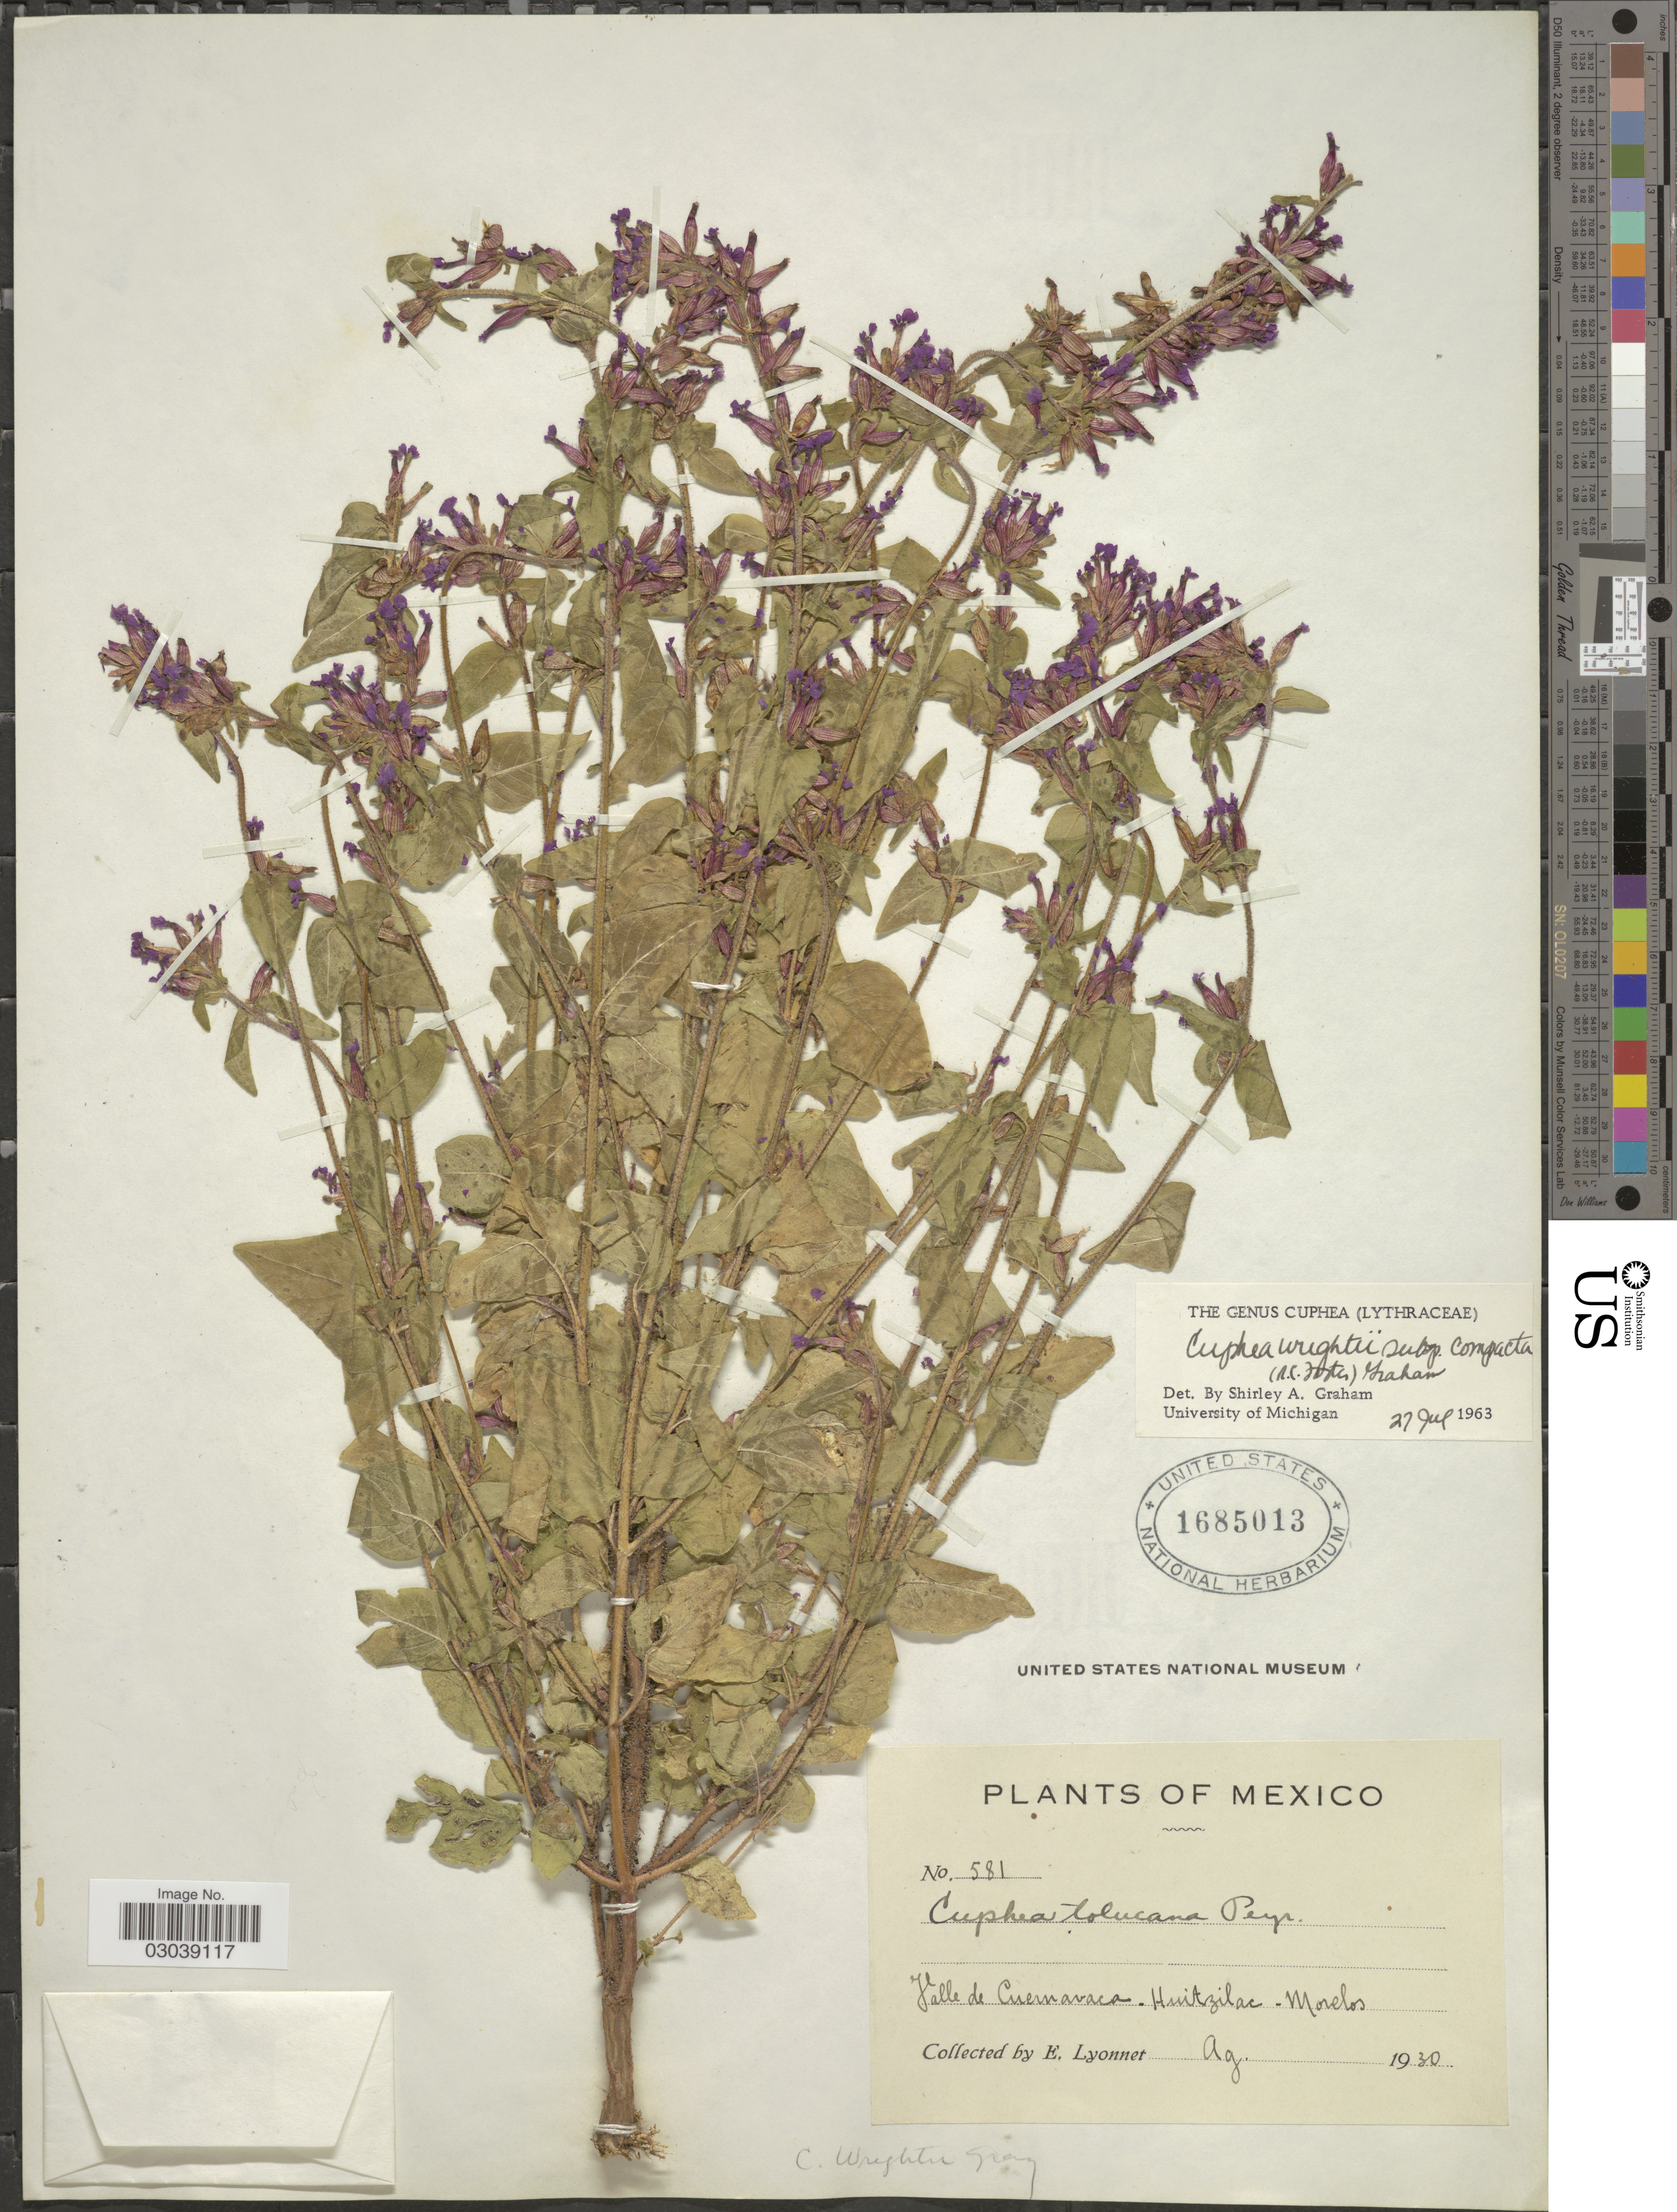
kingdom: Plantae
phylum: Tracheophyta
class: Magnoliopsida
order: Myrtales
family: Lythraceae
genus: Cuphea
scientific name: Cuphea wrightii subsp. compacta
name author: R.C. Foster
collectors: E. Lyonnet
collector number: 581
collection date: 1930-08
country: Mexico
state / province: Morelos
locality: Valle de Cuernavaca. Huitzilac.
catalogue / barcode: US 1685013